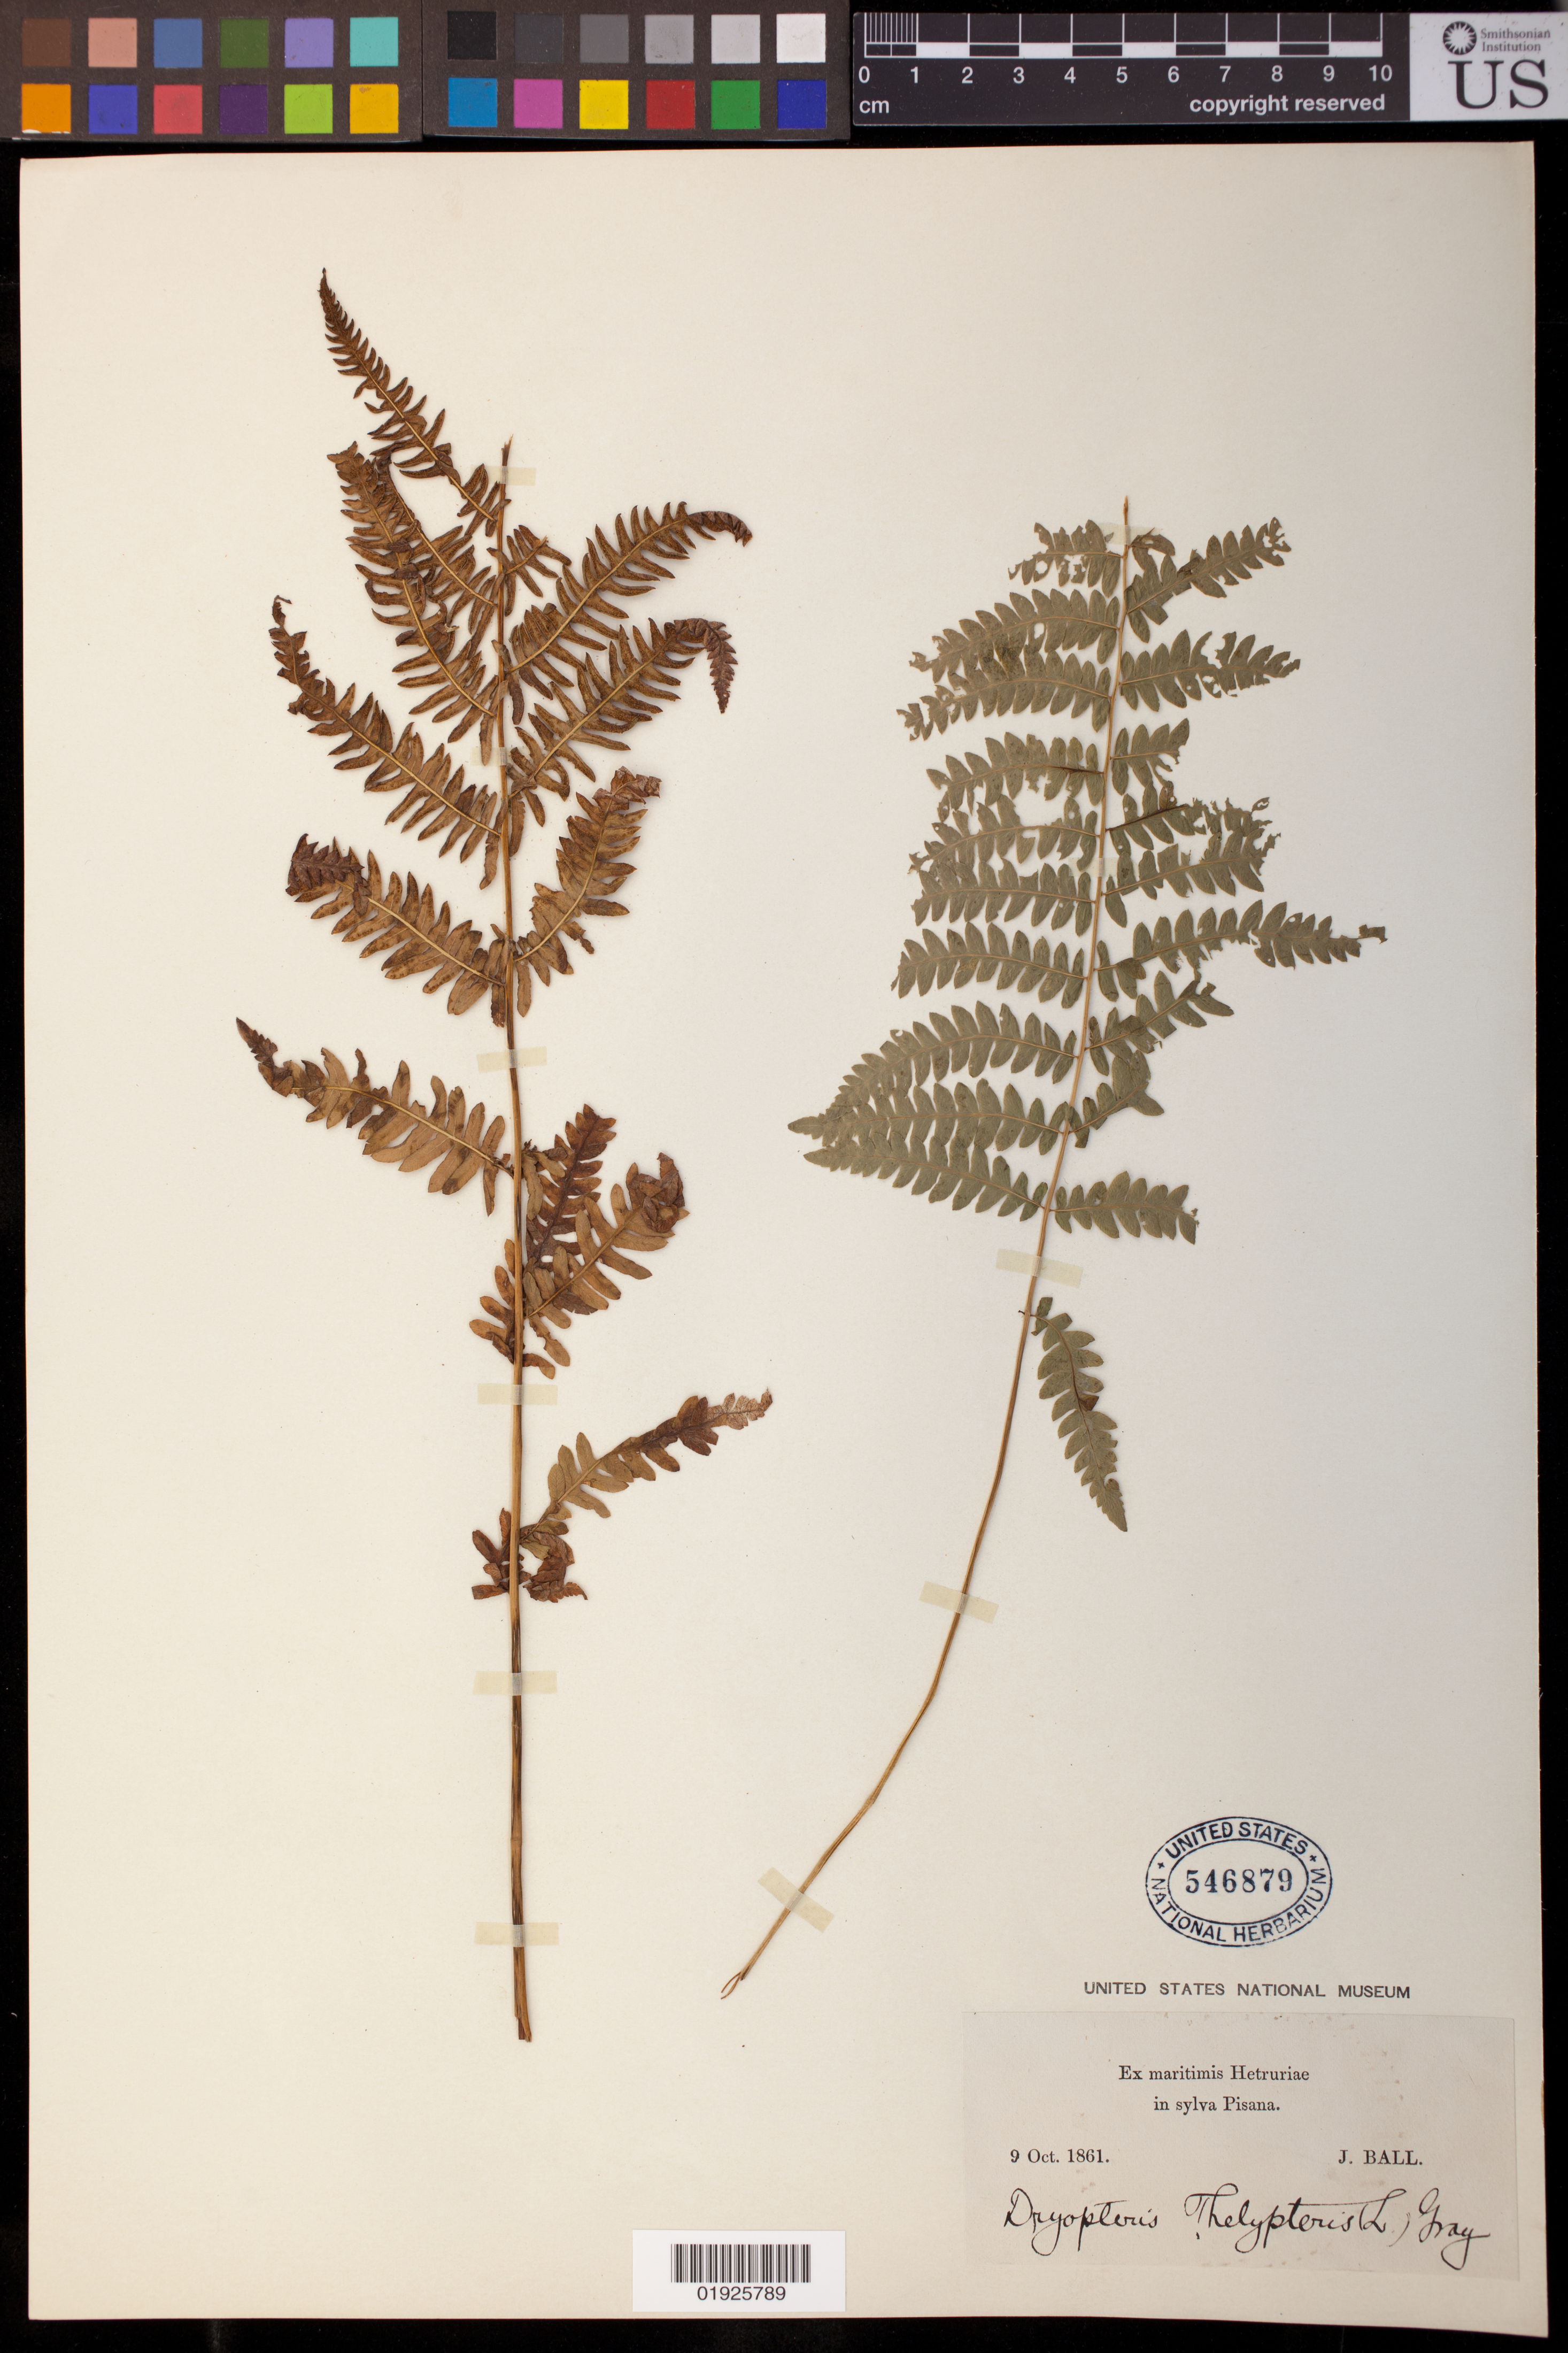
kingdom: Plantae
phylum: Tracheophyta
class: Polypodiopsida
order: Polypodiales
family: Thelypteridaceae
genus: Thelypteris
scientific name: Thelypteris palustris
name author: (Salisb.) Schott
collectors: J. Ball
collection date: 1861-10-09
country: Italy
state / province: Tuscany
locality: Ex maritimis Hetruriae in sylva Pisana.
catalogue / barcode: US 546879